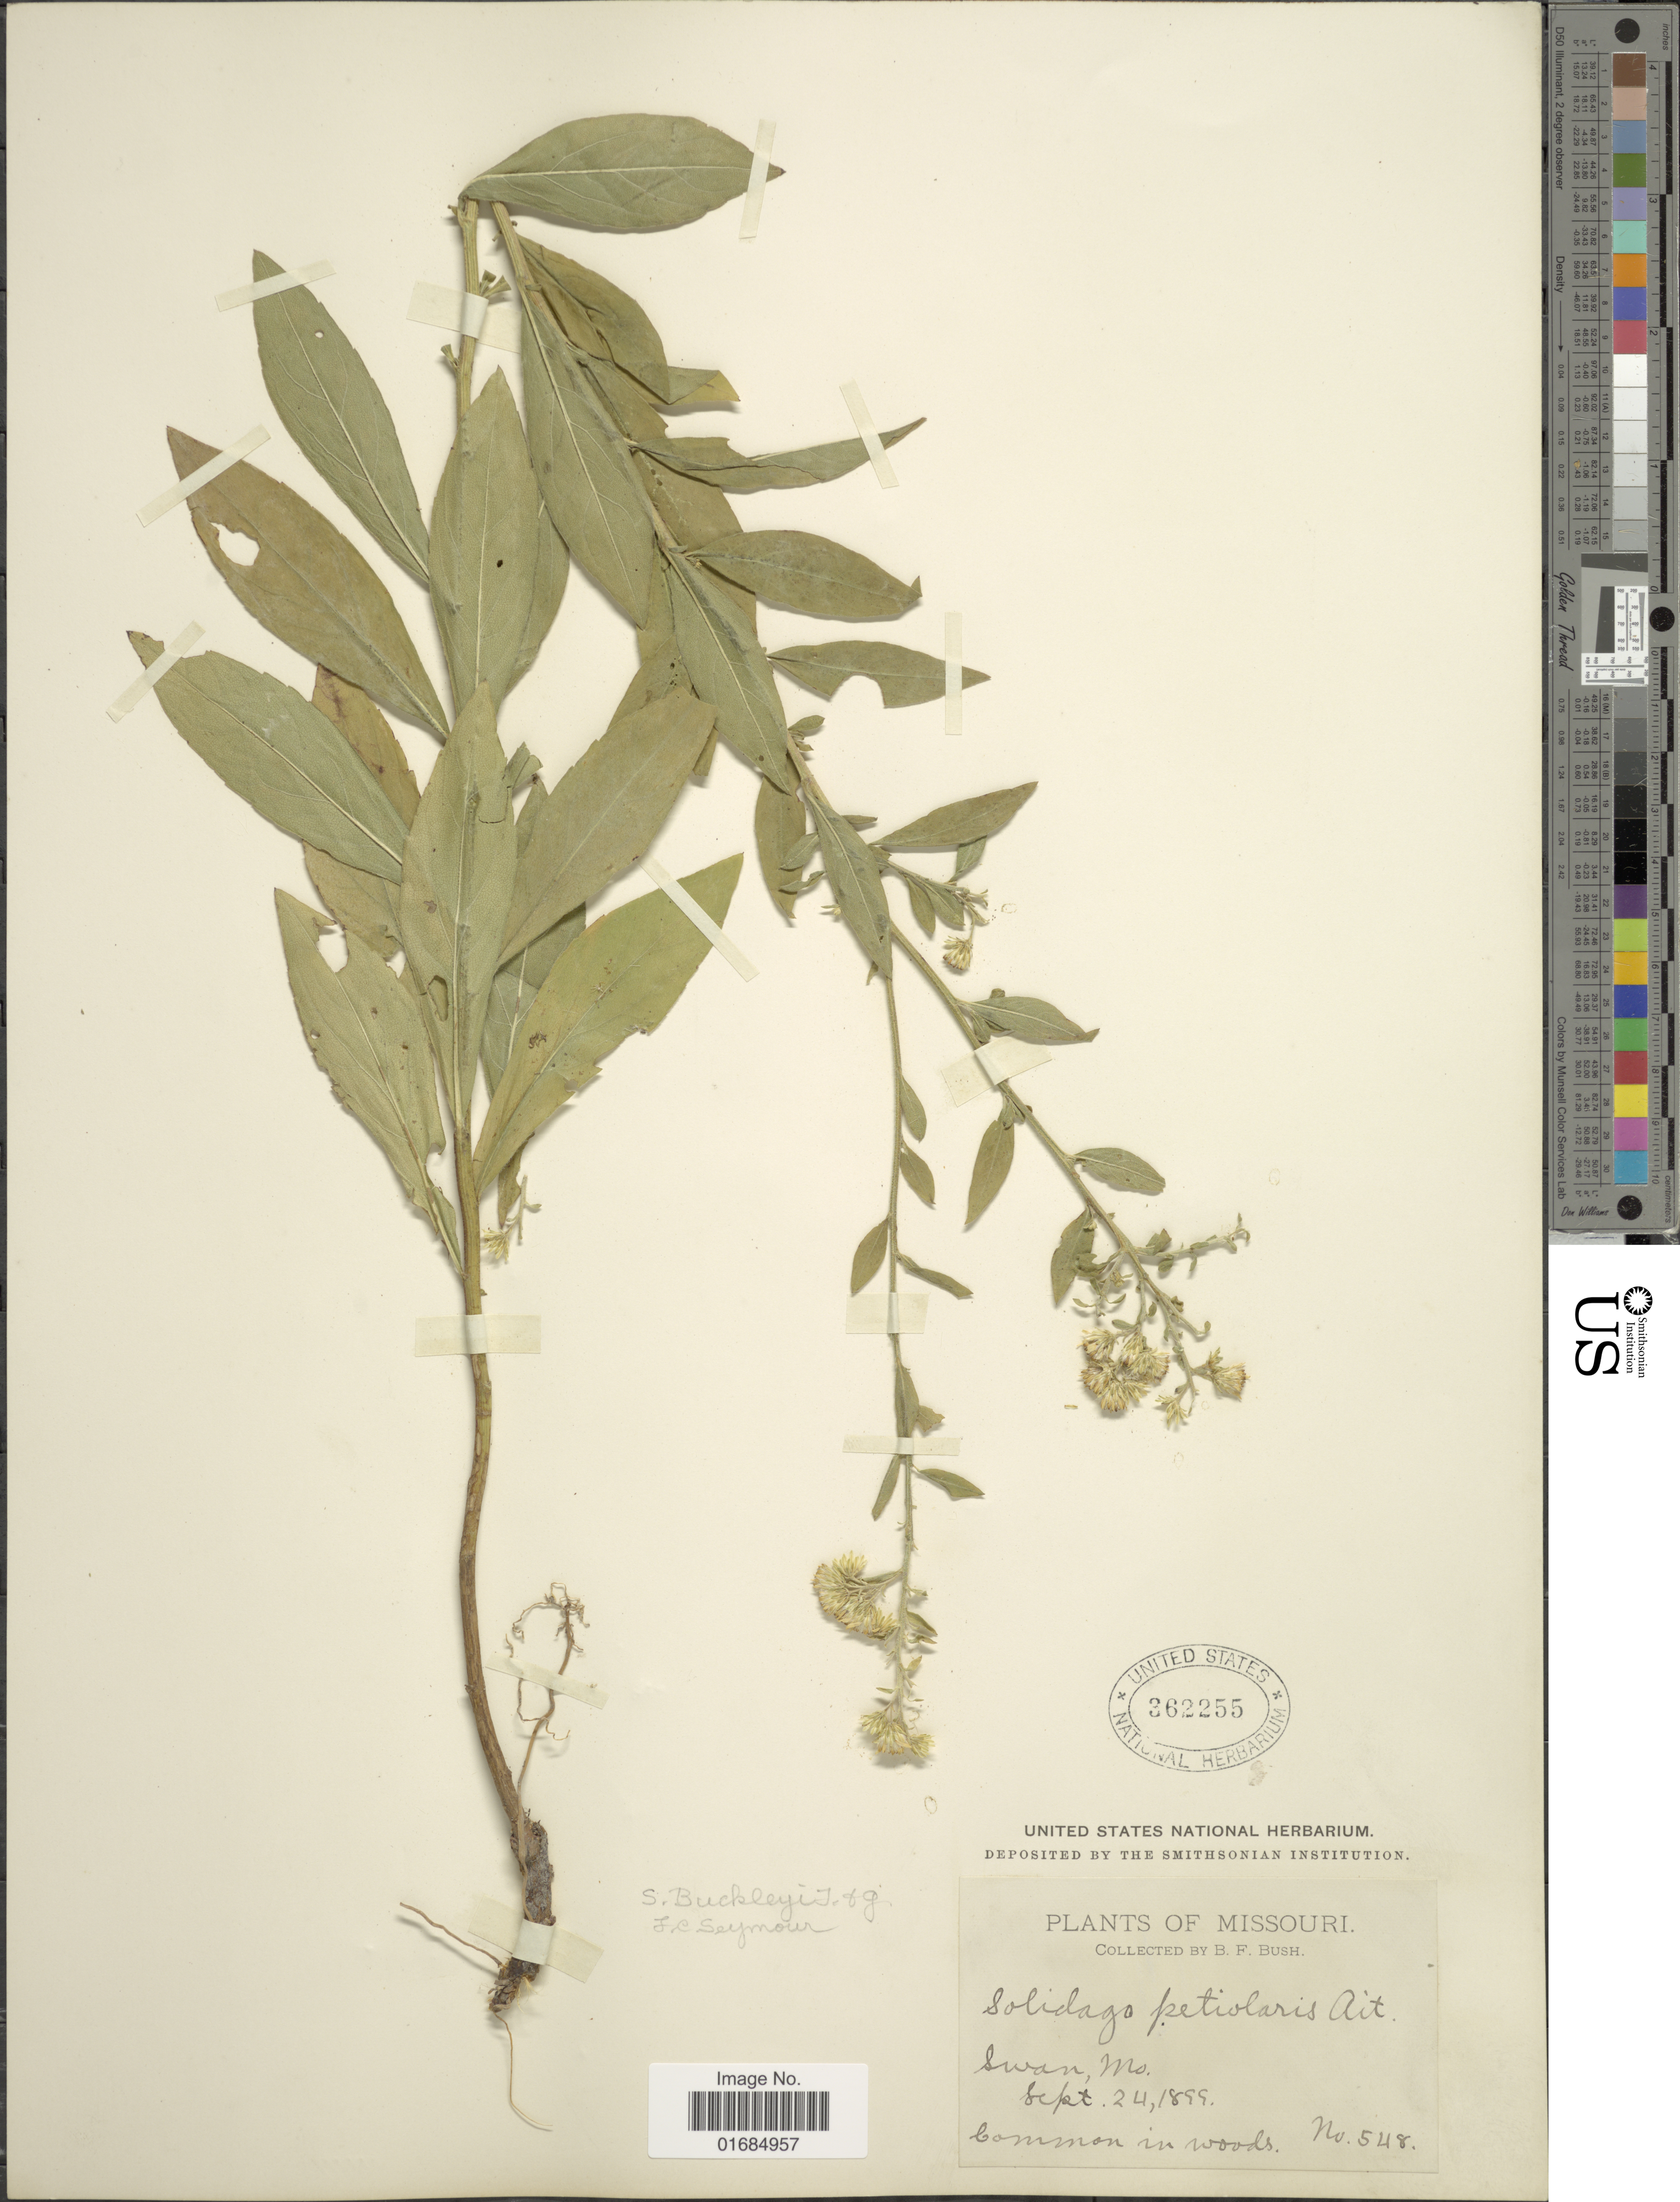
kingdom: Plantae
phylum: Tracheophyta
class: Magnoliopsida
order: Asterales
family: Asteraceae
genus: Solidago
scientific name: Solidago buckleyi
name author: Torr. & A. Gray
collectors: B. F. Bush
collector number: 548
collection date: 1899-09-24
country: United States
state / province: Missouri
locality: Swan.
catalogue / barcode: US 362255